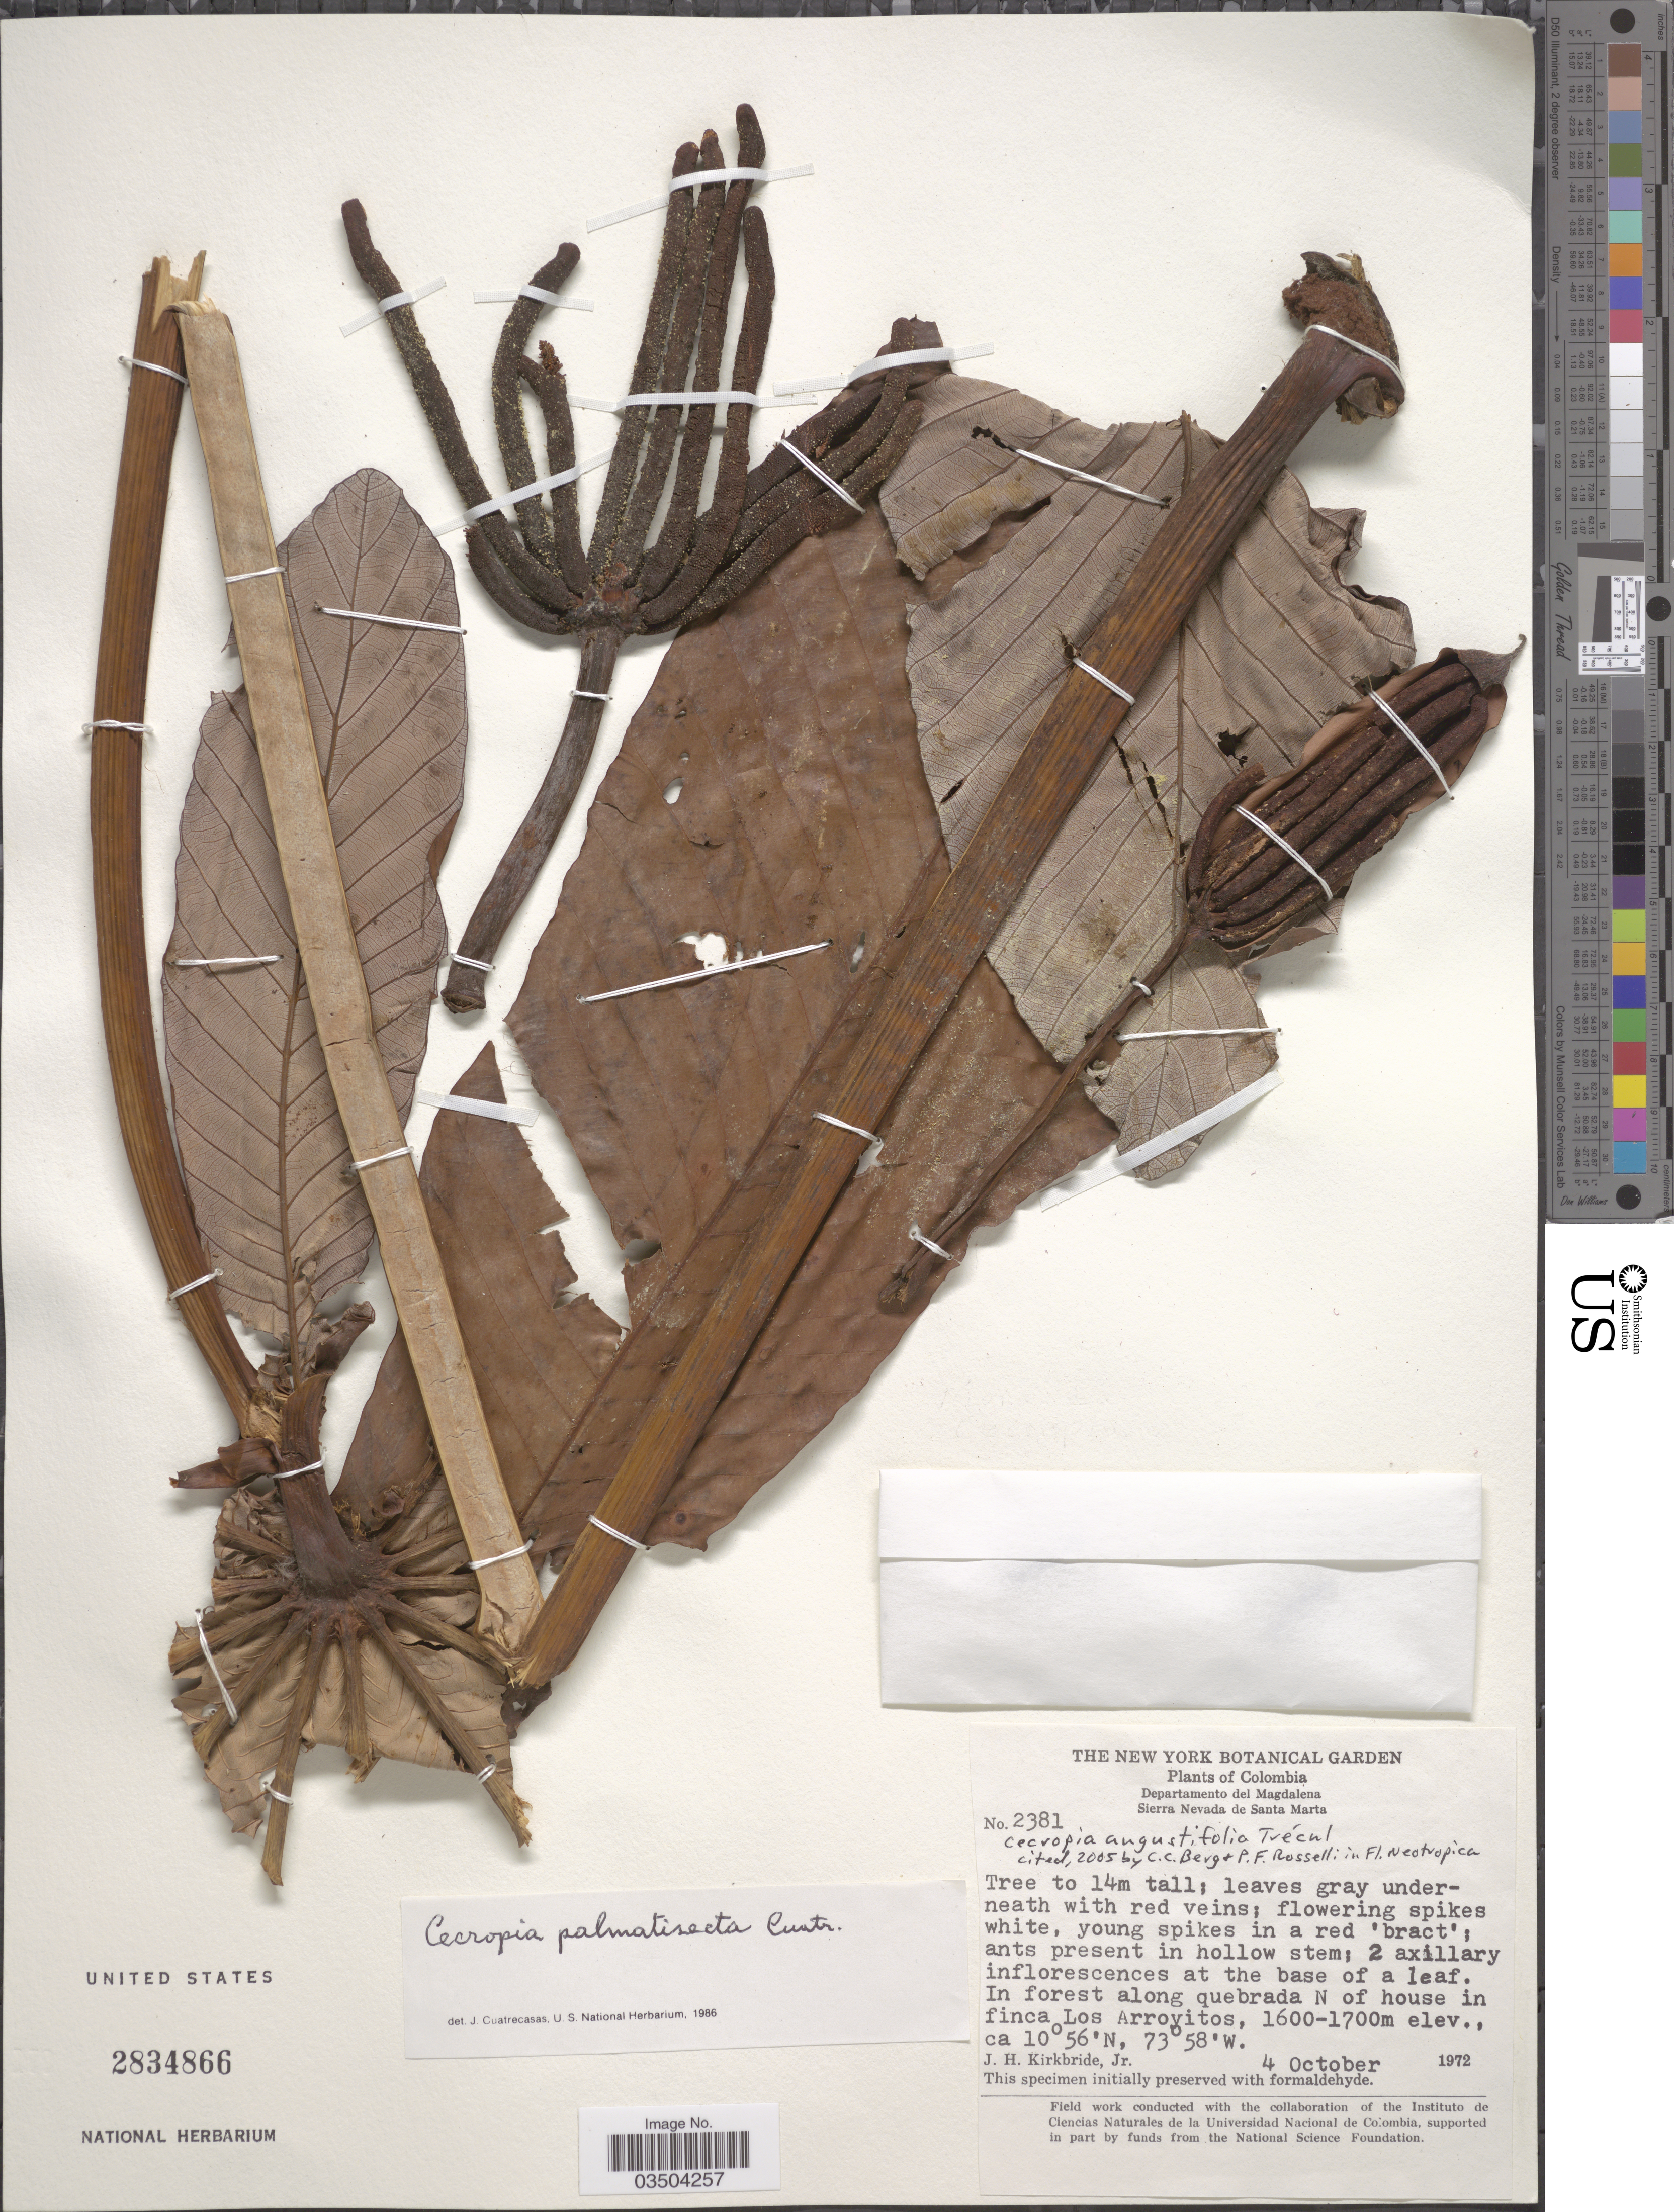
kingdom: Plantae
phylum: Tracheophyta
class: Magnoliopsida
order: Rosales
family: Urticaceae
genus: Cecropia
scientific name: Cecropia angustifolia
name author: Trécul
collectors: J. H. Kirkbride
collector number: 2381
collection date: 1972-10-04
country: Colombia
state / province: Magdalena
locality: Departamento del Magdalena. Sierra Nevada de Santa Marta. In forest along quebrada N of house in finca Los Arroyitos.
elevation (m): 1600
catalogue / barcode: US 2834866